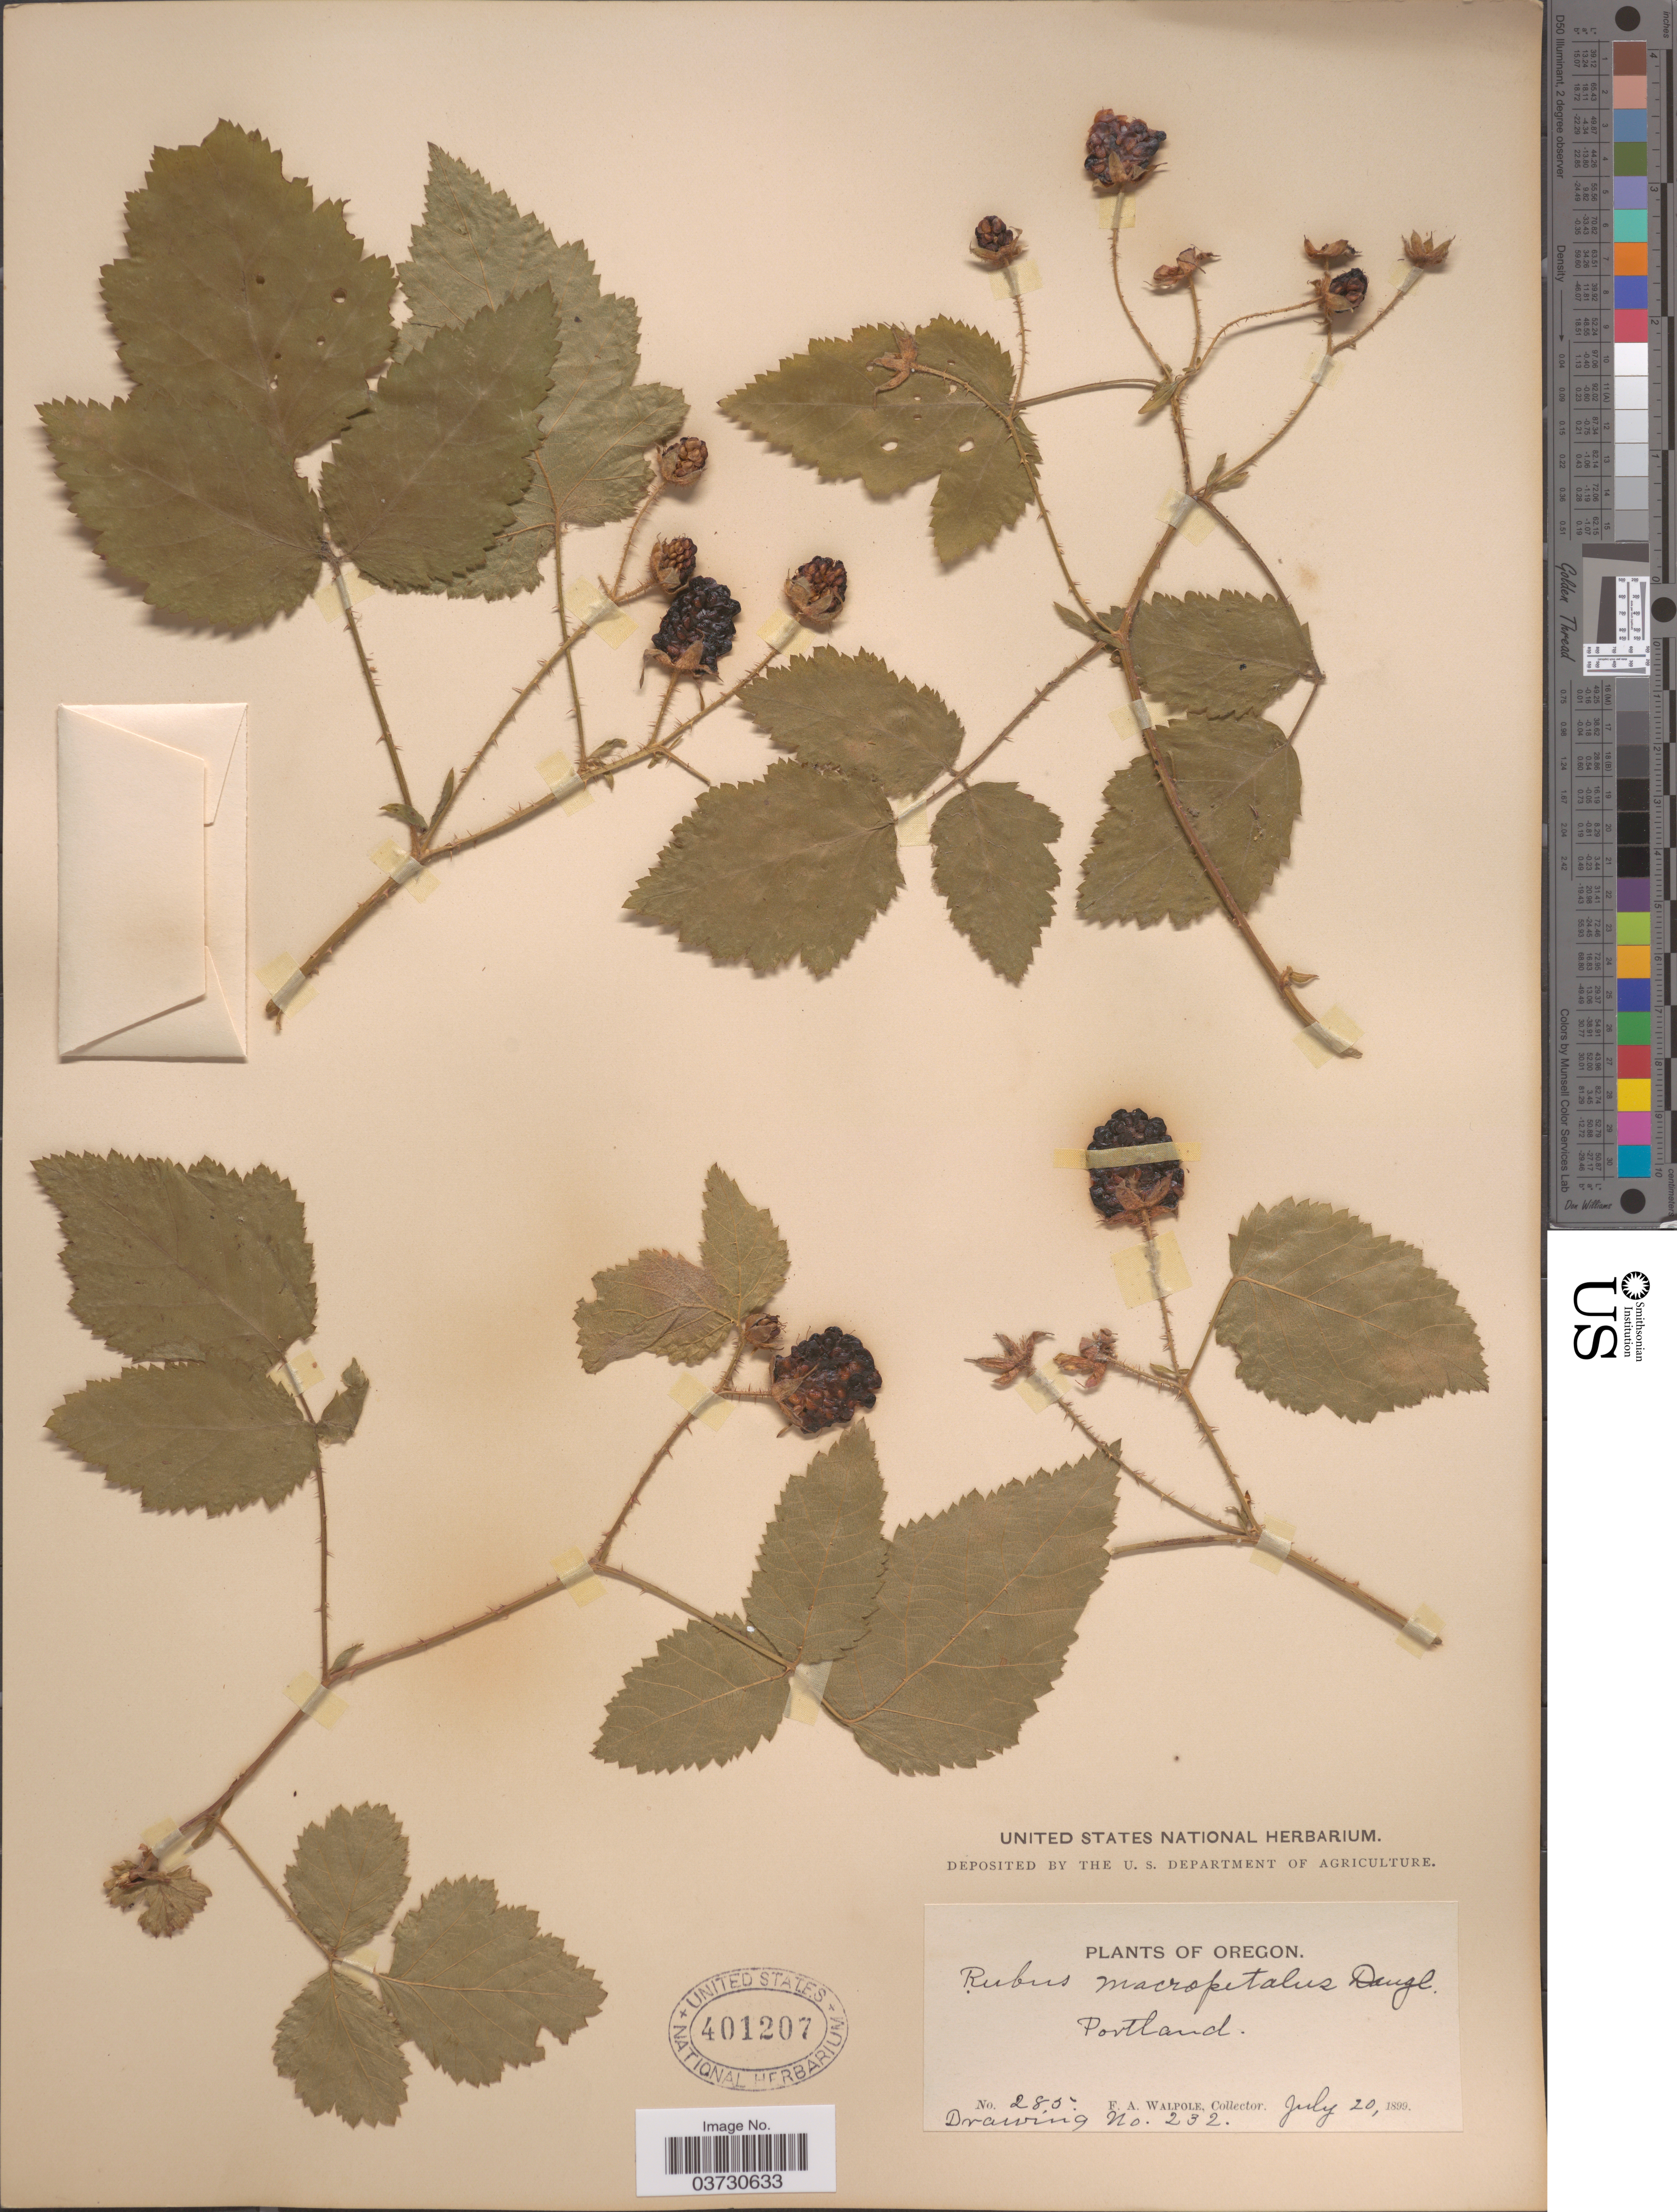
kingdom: Plantae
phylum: Tracheophyta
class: Magnoliopsida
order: Rosales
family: Rosaceae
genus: Rubus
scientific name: Rubus macropetalus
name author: Douglas ex Hook.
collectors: F. Walpole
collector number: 285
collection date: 1899-07-20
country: United States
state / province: Oregon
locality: Portland.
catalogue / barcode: US 401207